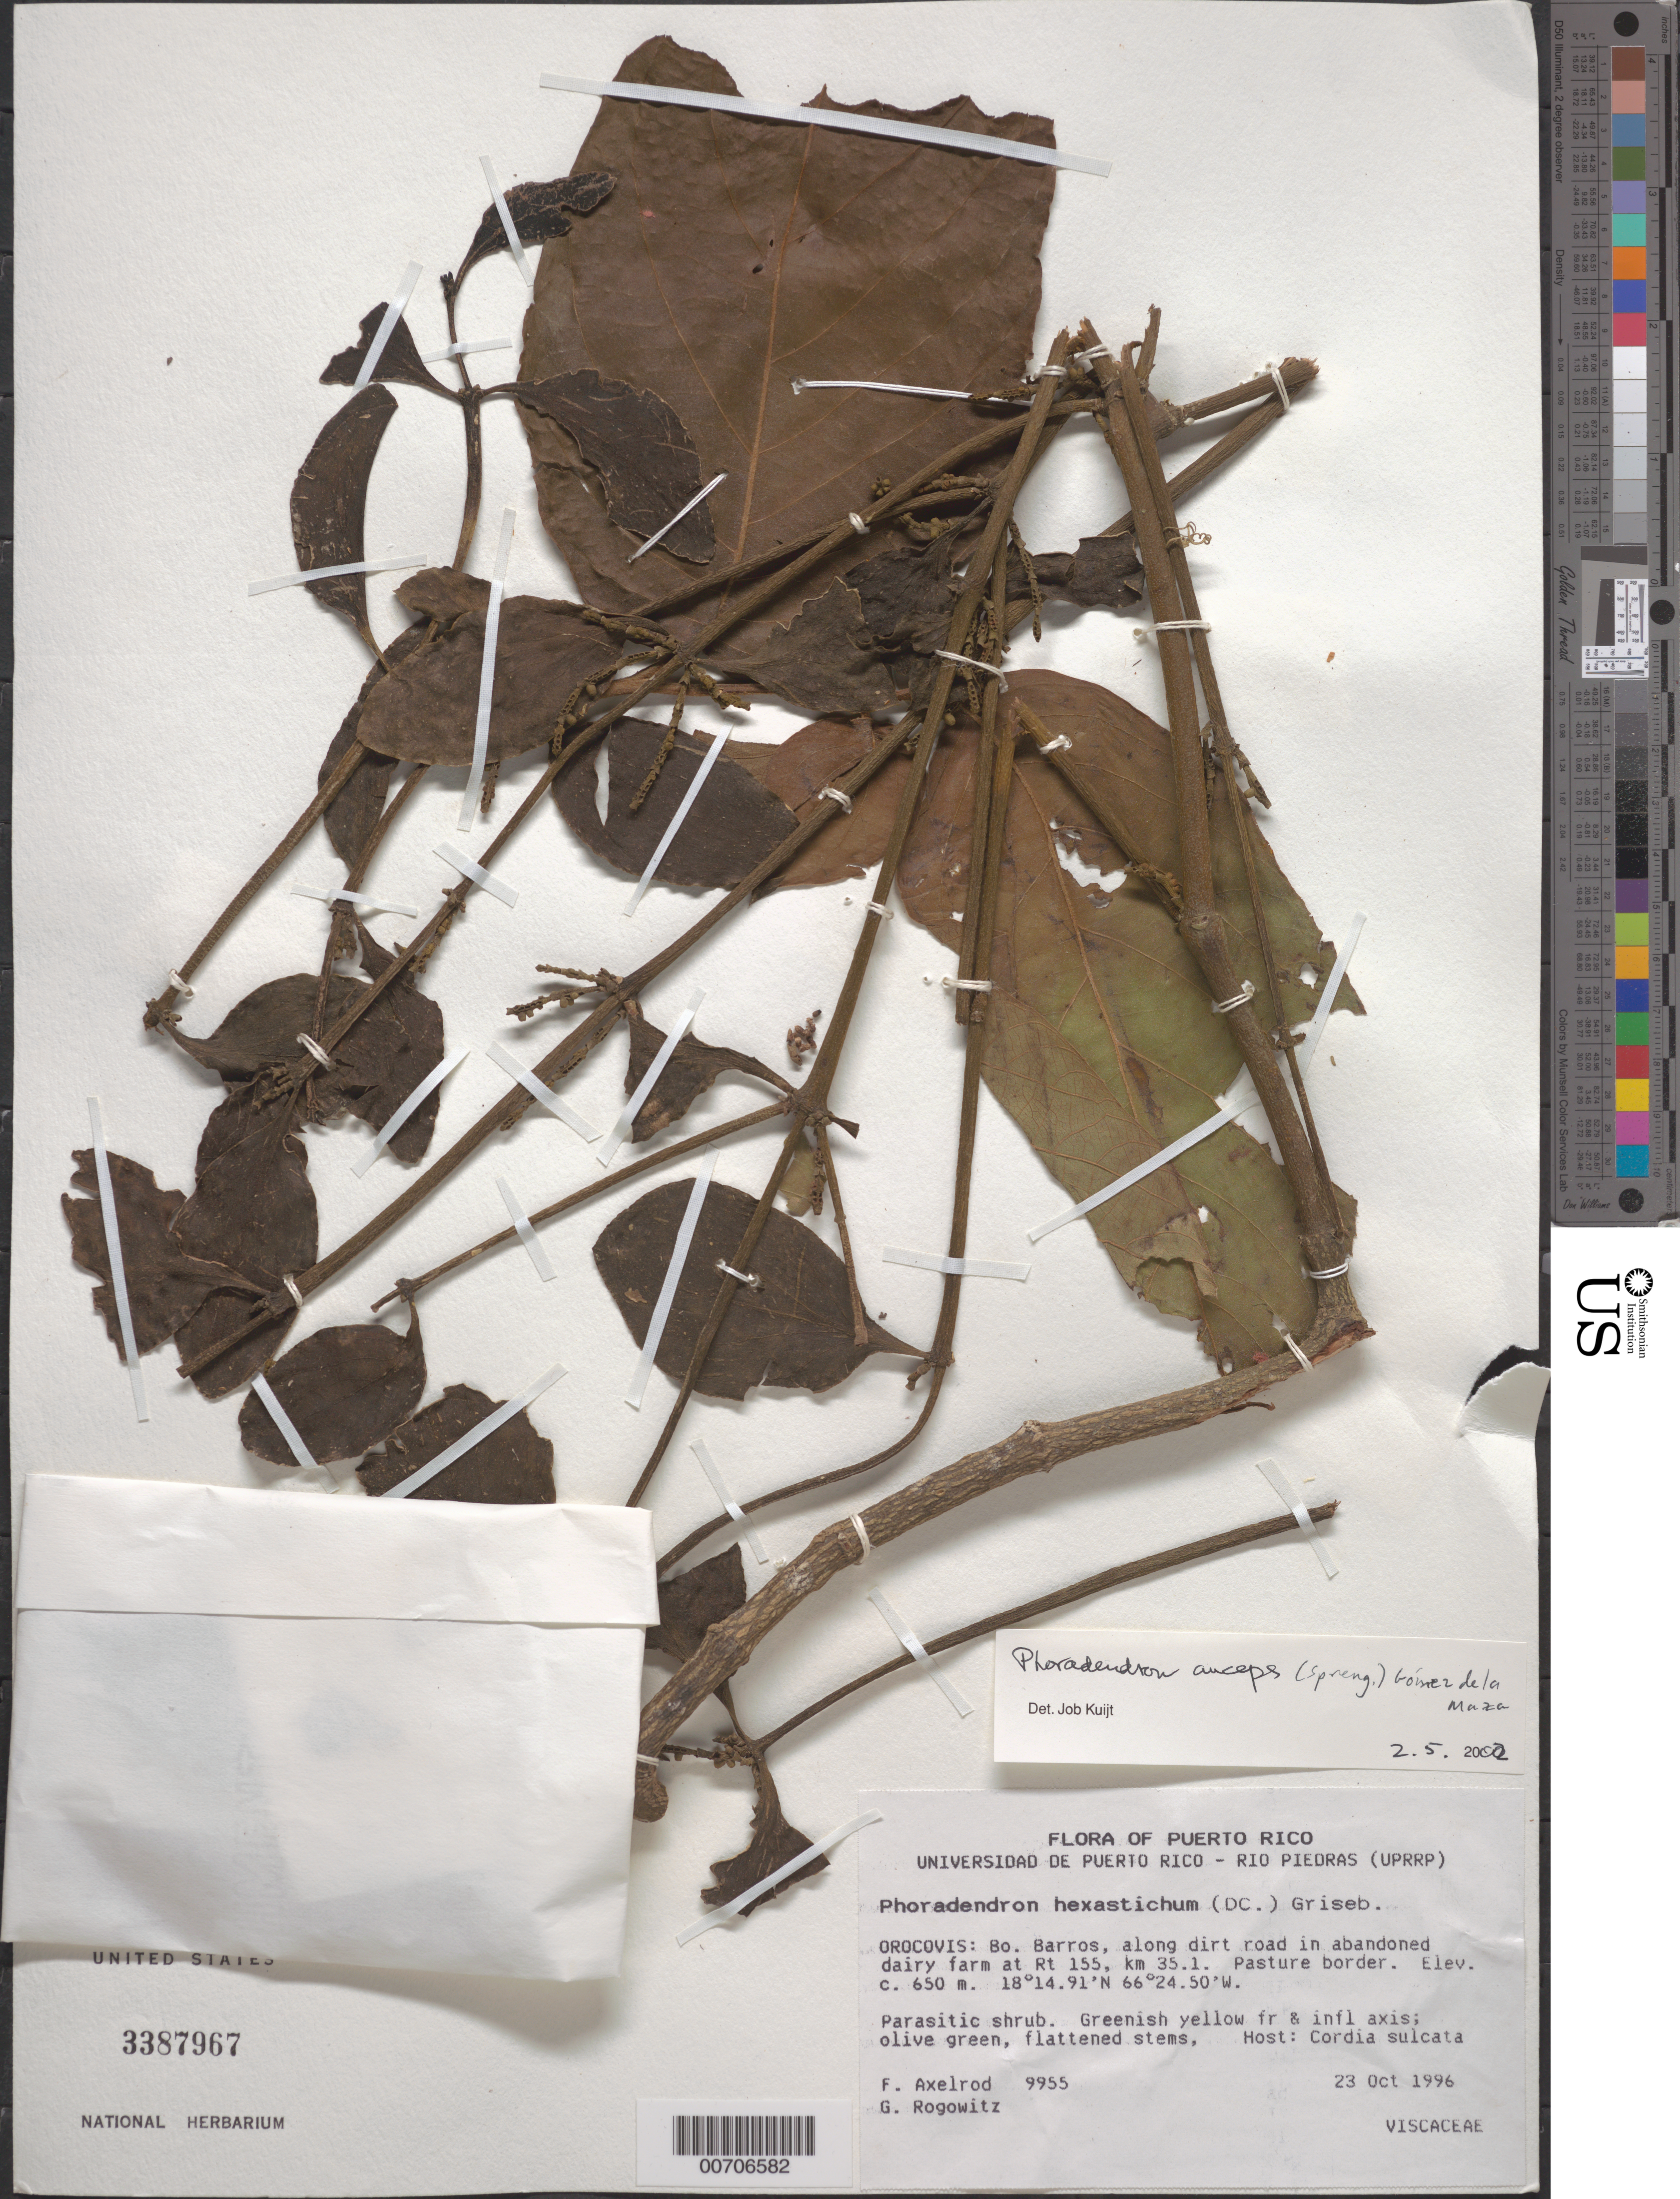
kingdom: Plantae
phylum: Tracheophyta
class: Magnoliopsida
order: Santalales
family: Viscaceae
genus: Phoradendron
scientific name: Phoradendron anceps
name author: (Spreng.) M. Gómez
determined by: Kuijt, Job, (CANADA)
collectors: F. S. Axelrod & G. Rogowitz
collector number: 9955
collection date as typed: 23 Oct 1996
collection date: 1996-10-23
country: Puerto Rico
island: Greater Antilles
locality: Orocovis: Bo. Barros, along dirt road in abandoned dairy farm at Rt. 155, km 35.1. Pasture border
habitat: On Cordia sulcata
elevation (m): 650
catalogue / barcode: US 3387967